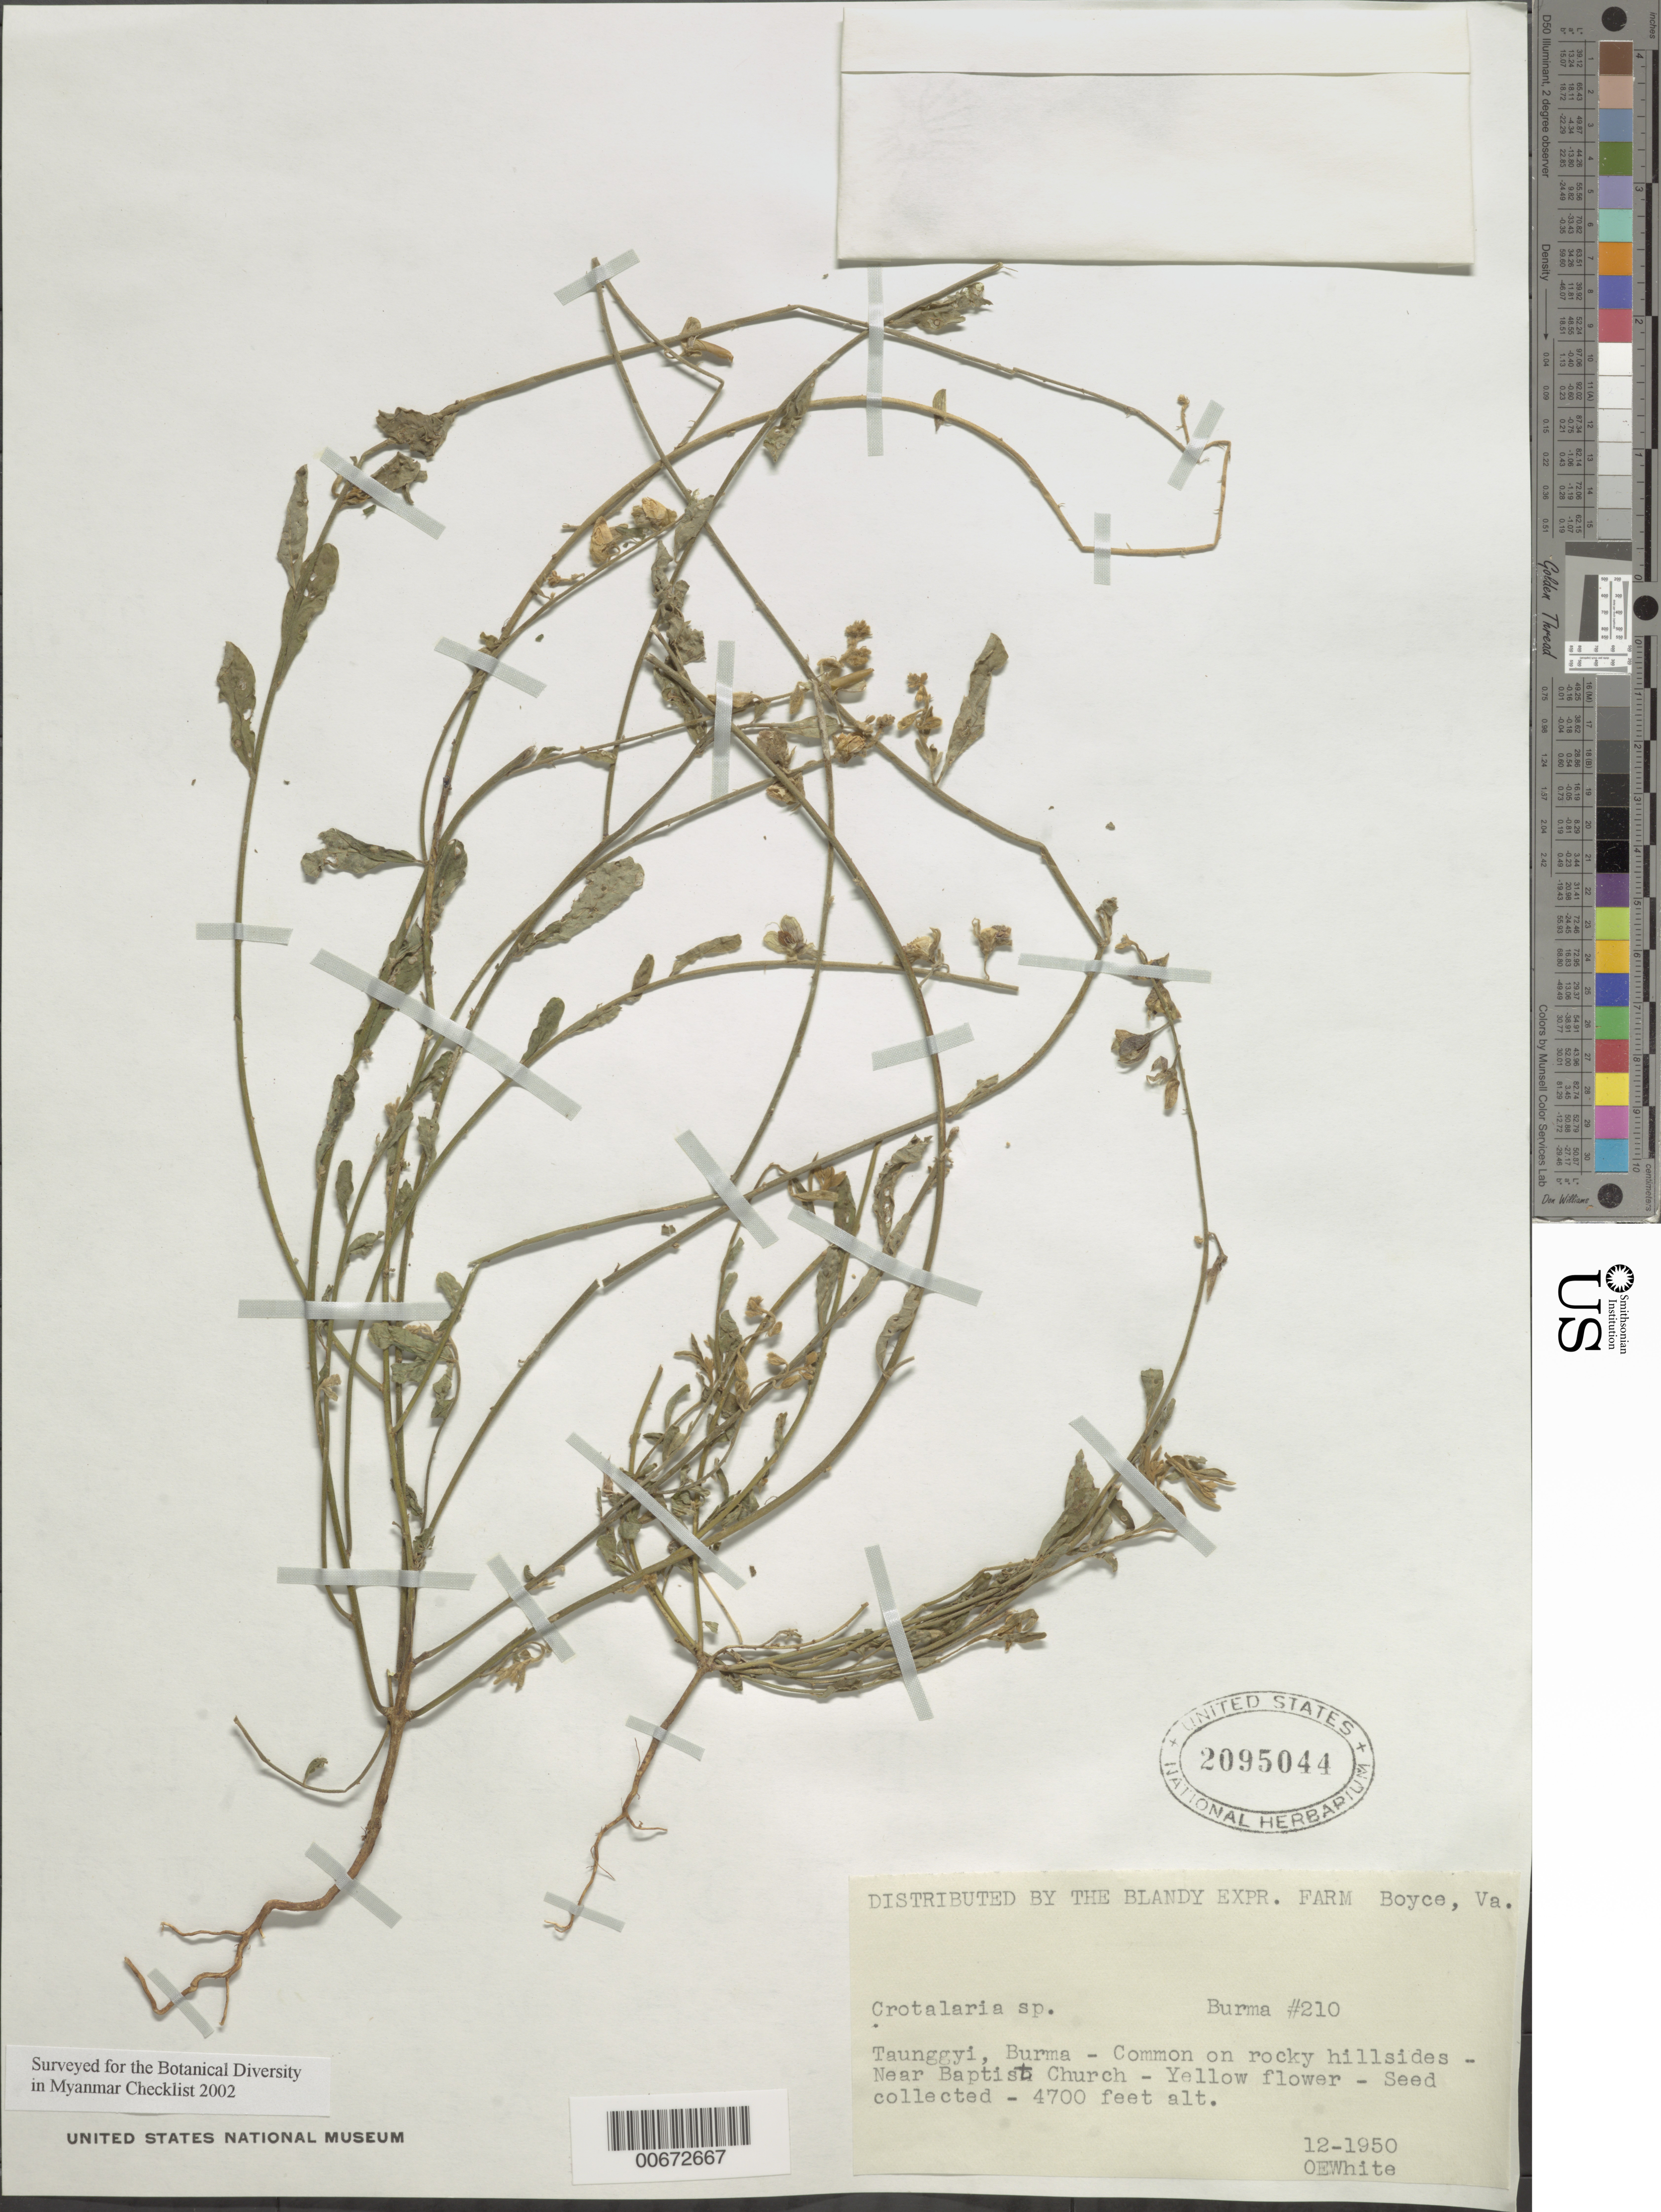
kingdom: Plantae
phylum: Tracheophyta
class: Magnoliopsida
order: Fabales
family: Fabaceae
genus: Crotalaria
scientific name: Crotalaria sp.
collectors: O. E. White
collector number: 210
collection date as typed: Dec 1950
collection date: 1950-12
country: Myanmar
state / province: Shan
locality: Taunggyi, near Baptist Church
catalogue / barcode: US 2095044